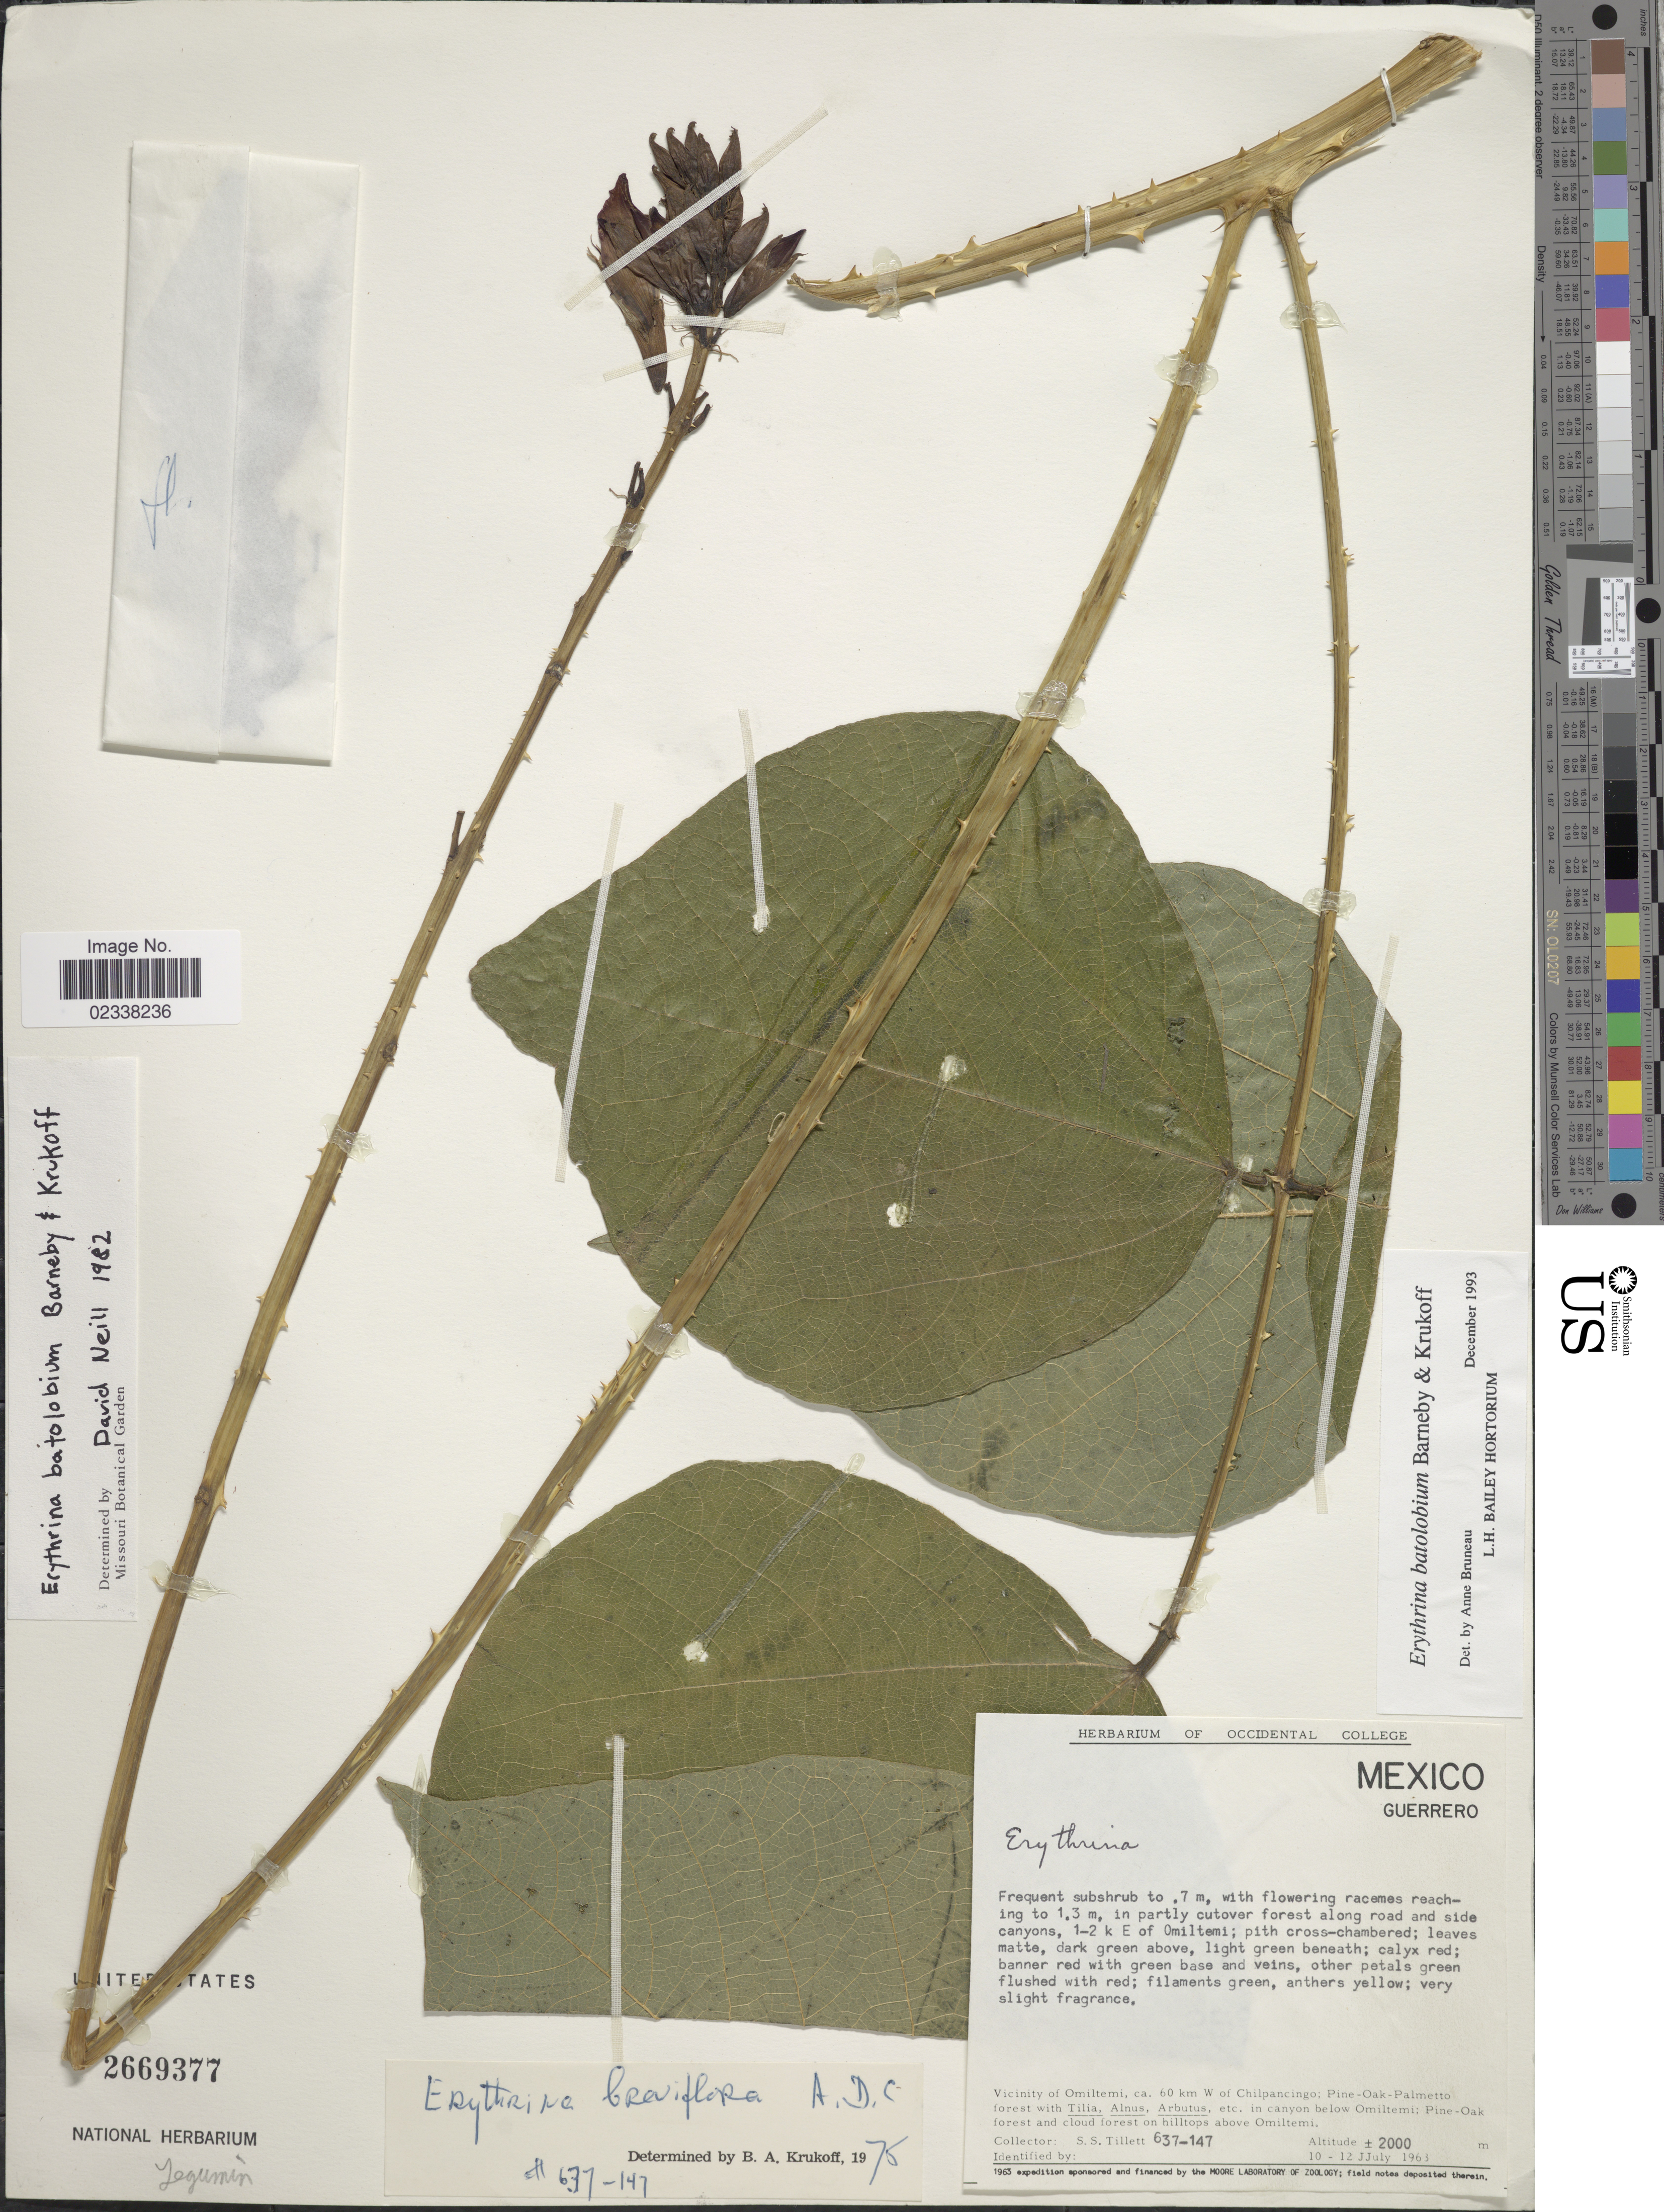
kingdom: Plantae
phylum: Tracheophyta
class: Magnoliopsida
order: Fabales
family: Fabaceae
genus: Erythrina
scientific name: Erythrina batolobium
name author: Barneby & Krukoff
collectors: S. S. Tillett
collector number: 637-147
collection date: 1961-07-10/1963-07-12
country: Mexico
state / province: Guerrero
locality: Vicinity of Omiltemi, ca. 60 km W of Chilpancingo, in canyon below Omiltemi, on hilltops above Omiltemi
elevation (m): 2000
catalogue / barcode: US 2669377